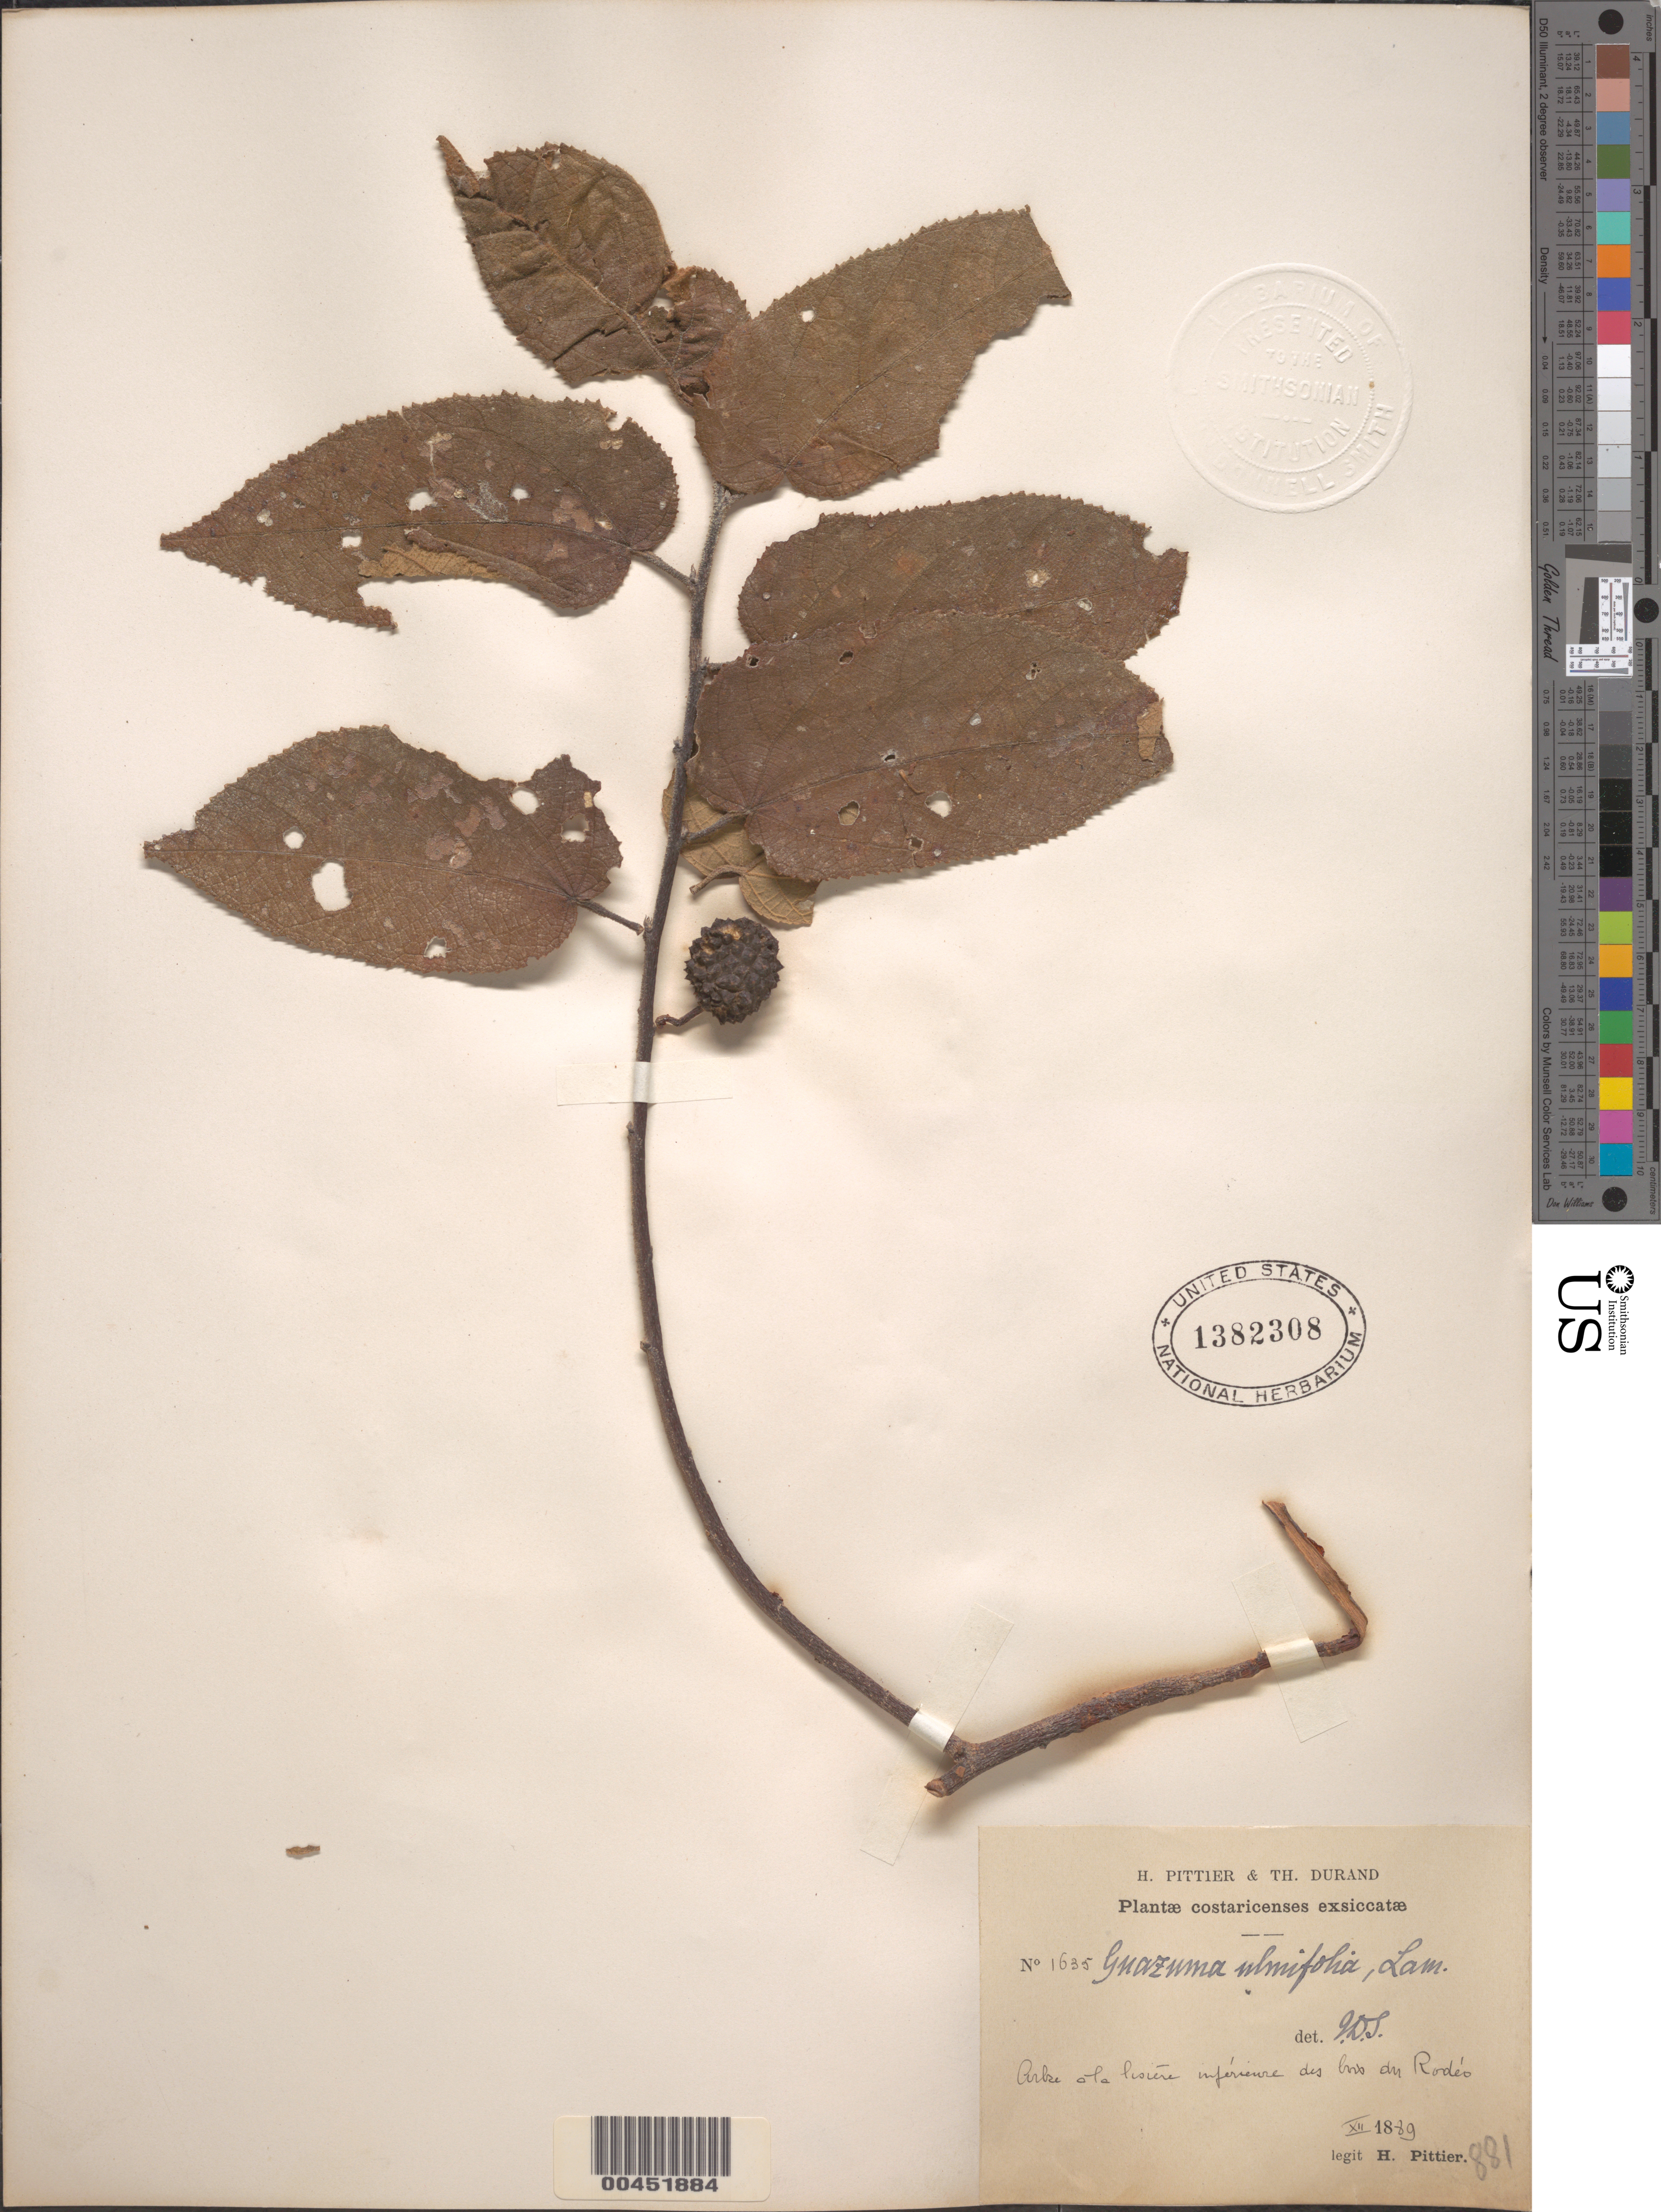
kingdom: Plantae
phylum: Tracheophyta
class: Magnoliopsida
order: Malvales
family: Malvaceae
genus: Guazuma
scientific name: Guazuma ulmifolia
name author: Lam.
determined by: Donnell Smith, John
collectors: H. F. Pittier & T. Durand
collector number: Pl. Costar. Exsic. 1635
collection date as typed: Dec 1889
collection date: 1889-12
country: Costa Rica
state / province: Cartago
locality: Rodéo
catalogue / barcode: US 1382308